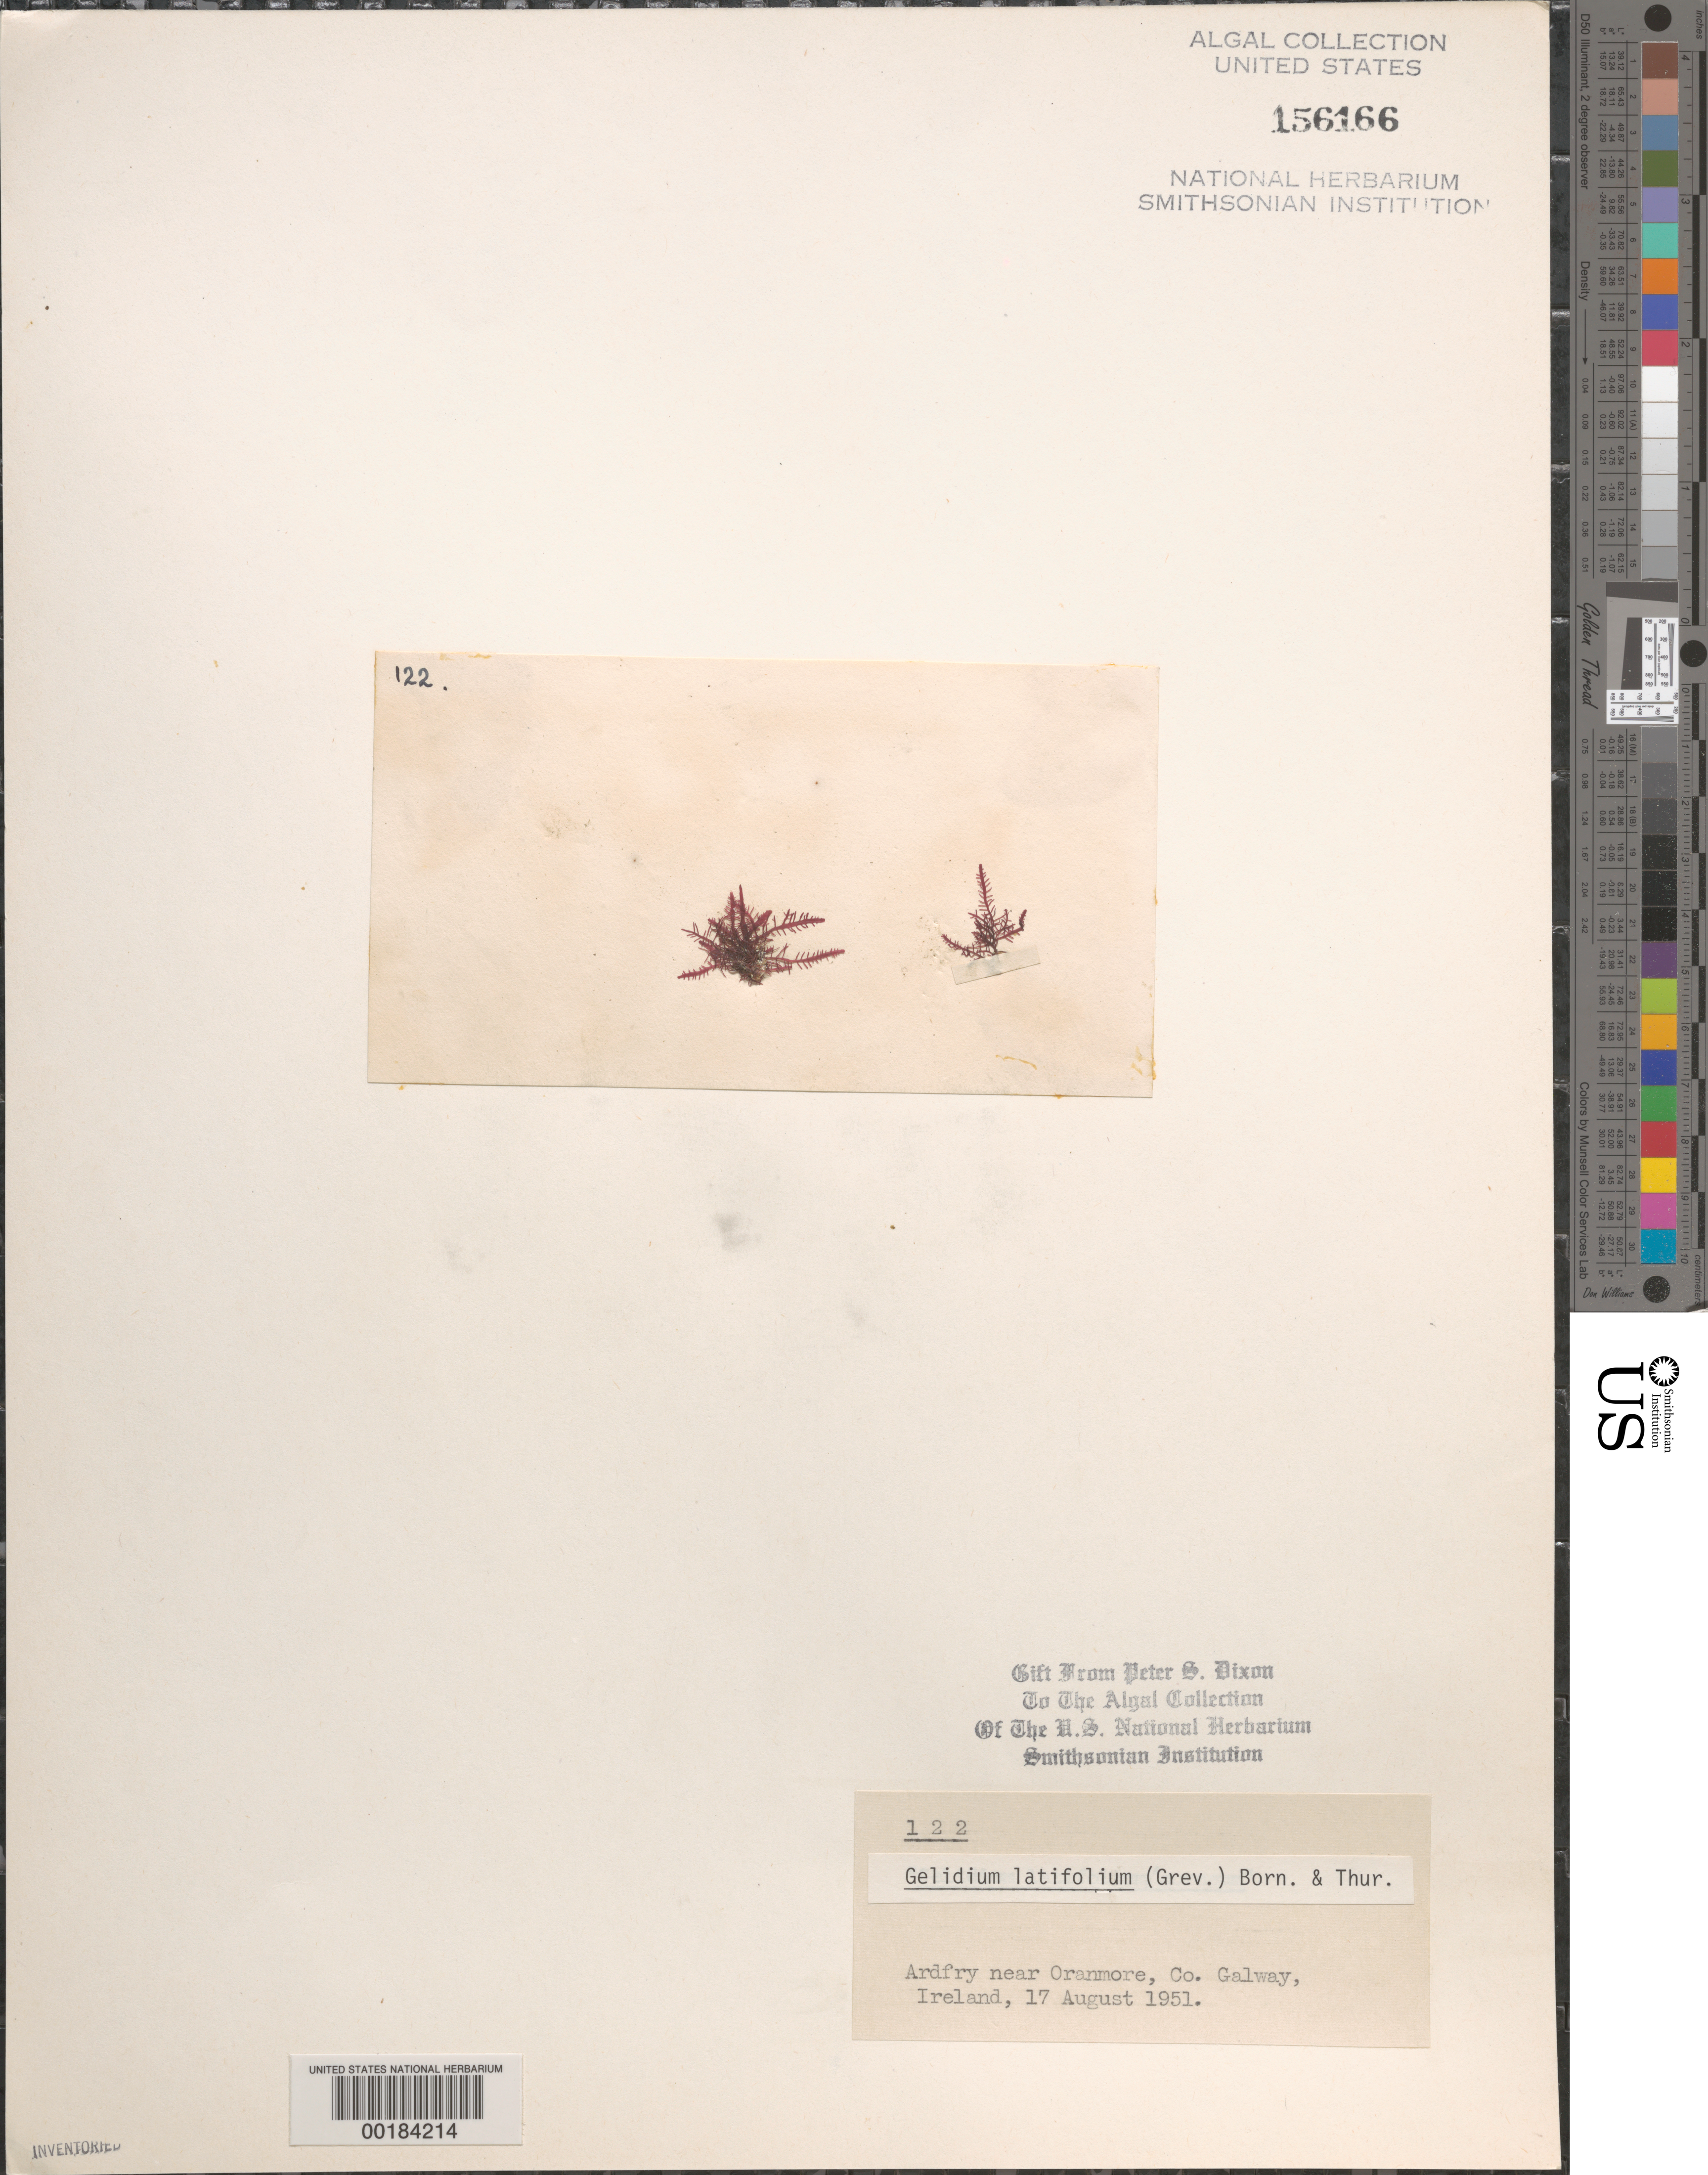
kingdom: Plantae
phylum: Rhodophyta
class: Florideophyceae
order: Gelidiales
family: Gelidiaceae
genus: Gelidium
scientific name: Gelidium spinosum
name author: (S.G. Gmel.) P.C. Silva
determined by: Algae name updating Project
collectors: P. S. Dixon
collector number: PSD 122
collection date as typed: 17 Aug 1951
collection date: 1951-08-17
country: Ireland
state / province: Connaught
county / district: Galway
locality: Ardfry near Oranmore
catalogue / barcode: US 156166